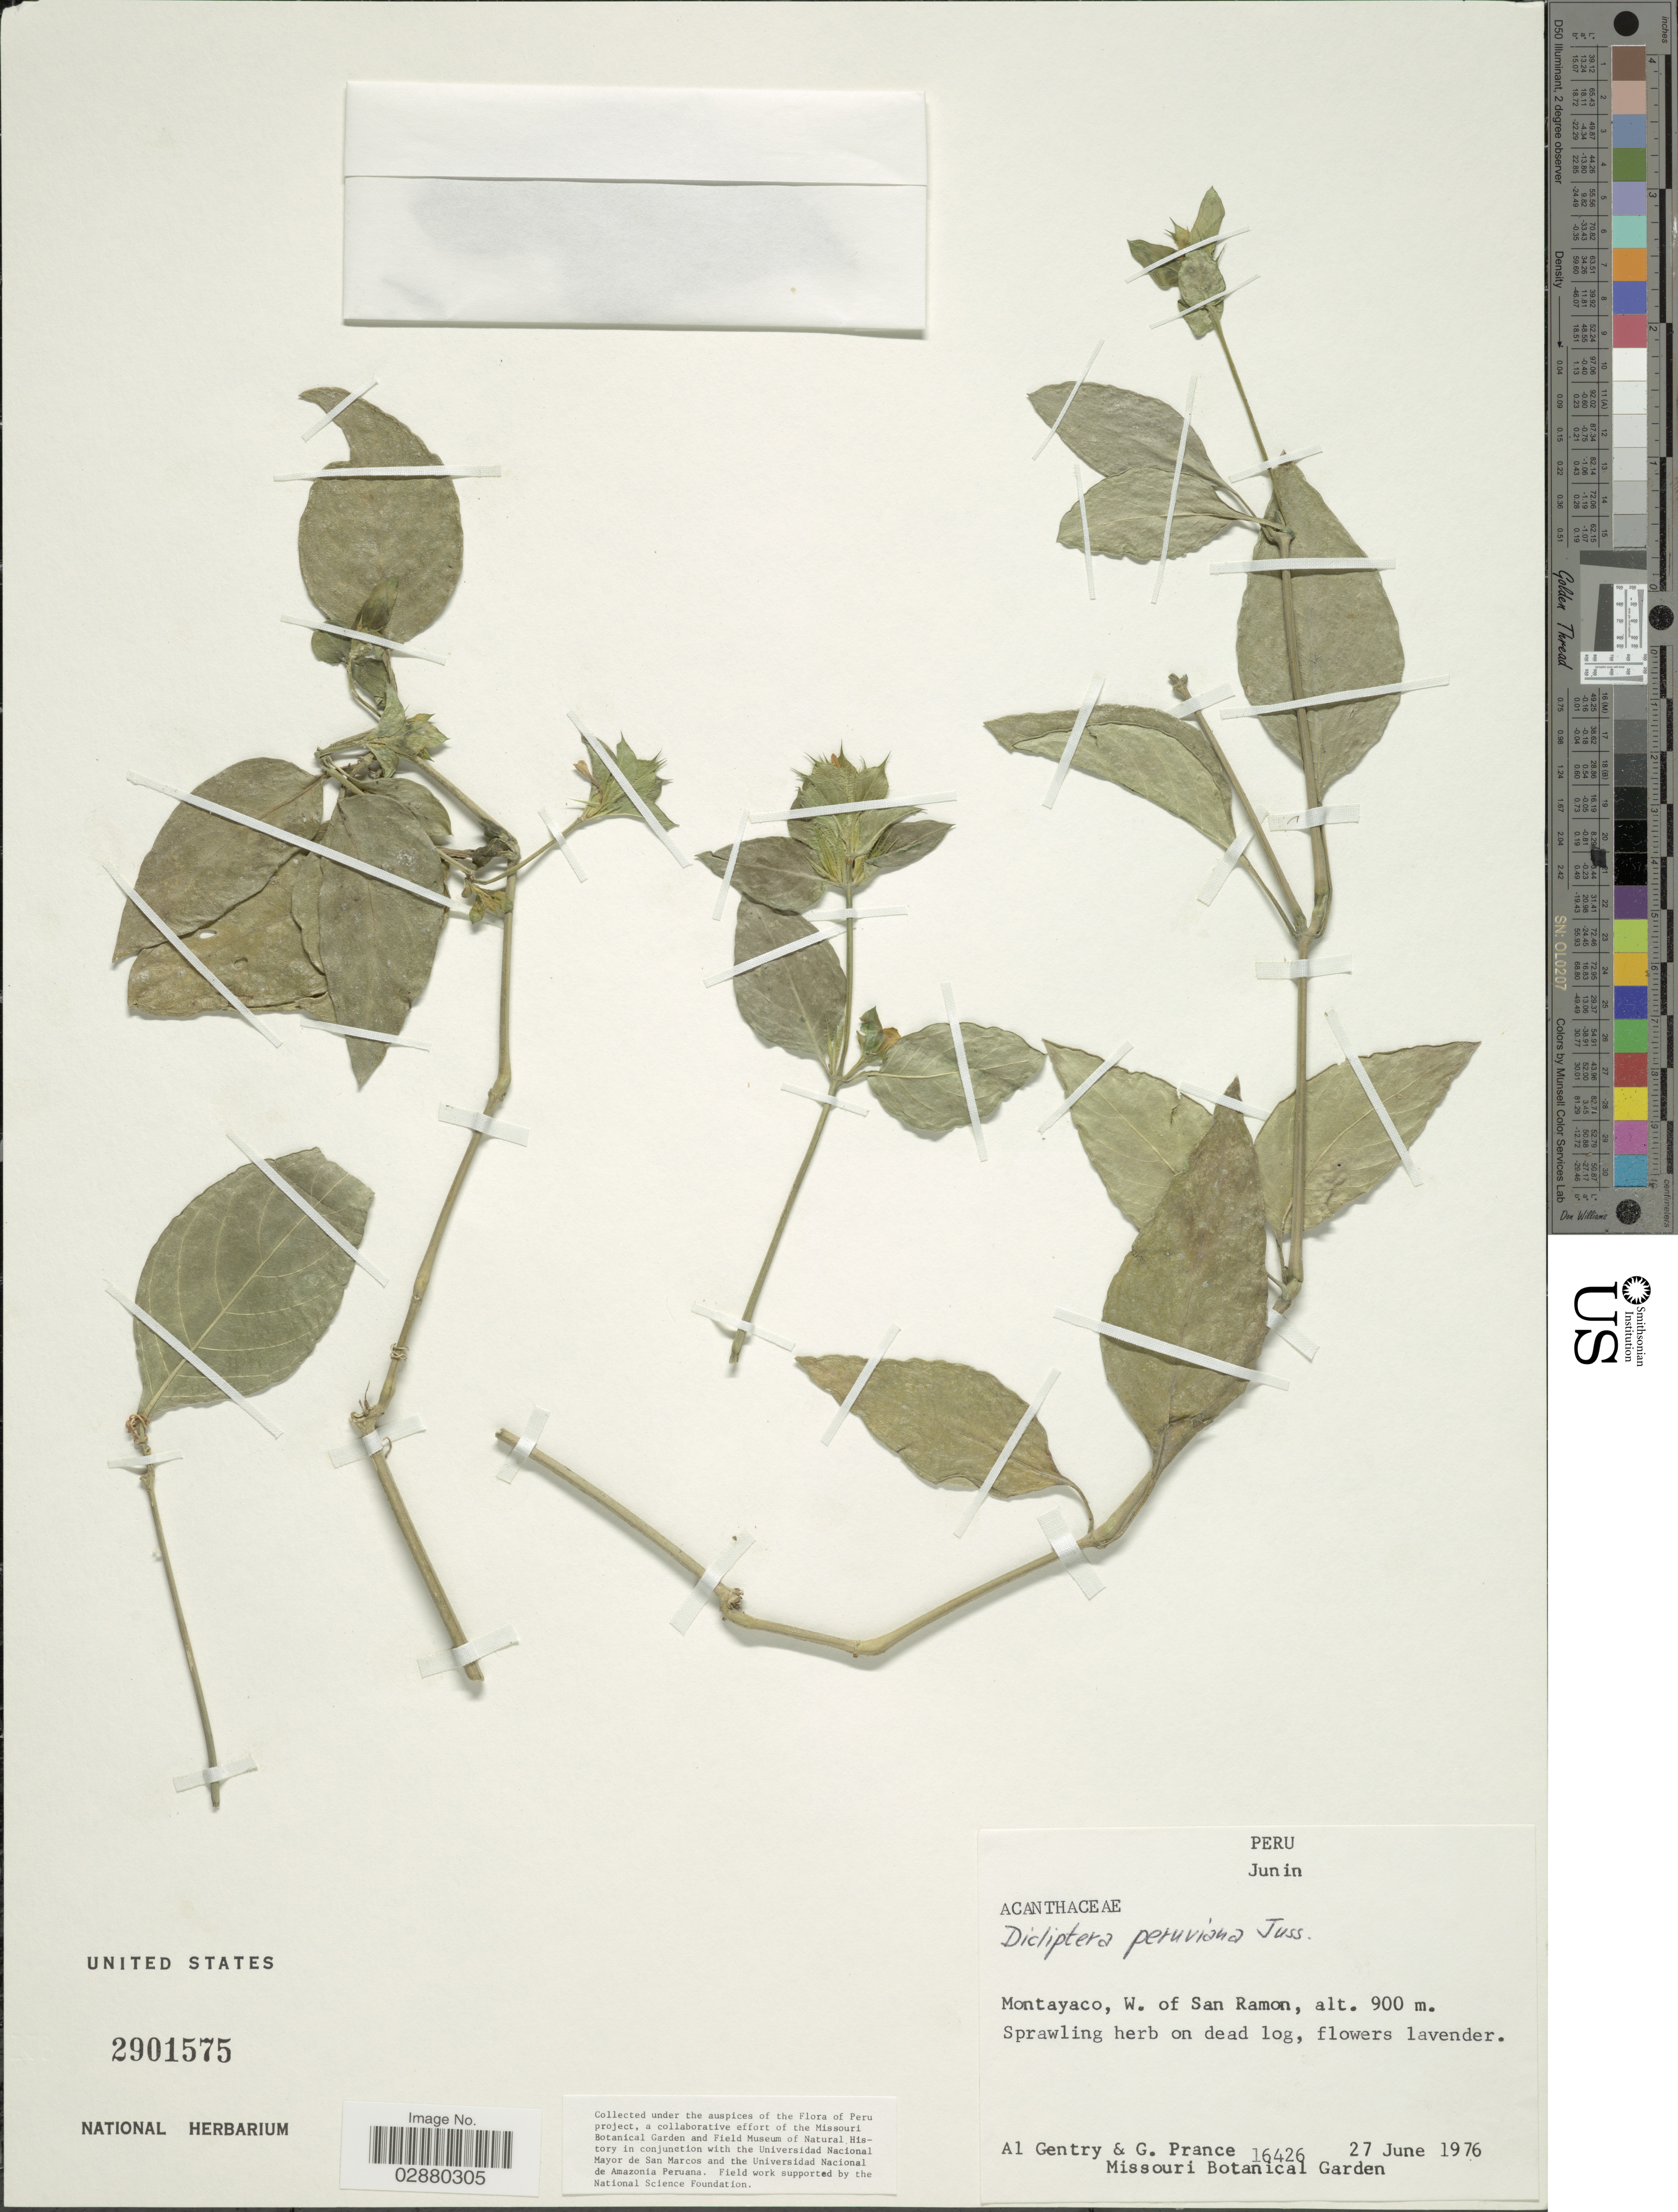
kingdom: Plantae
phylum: Tracheophyta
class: Magnoliopsida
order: Lamiales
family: Acanthaceae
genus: Justicia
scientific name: Justicia radicans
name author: Vahl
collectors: A. H. Gentry & G. T. Prance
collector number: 16426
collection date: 1976-06-27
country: Peru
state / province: Junín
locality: Montayaco, W. of San Ramon.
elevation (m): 900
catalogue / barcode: US 2901575